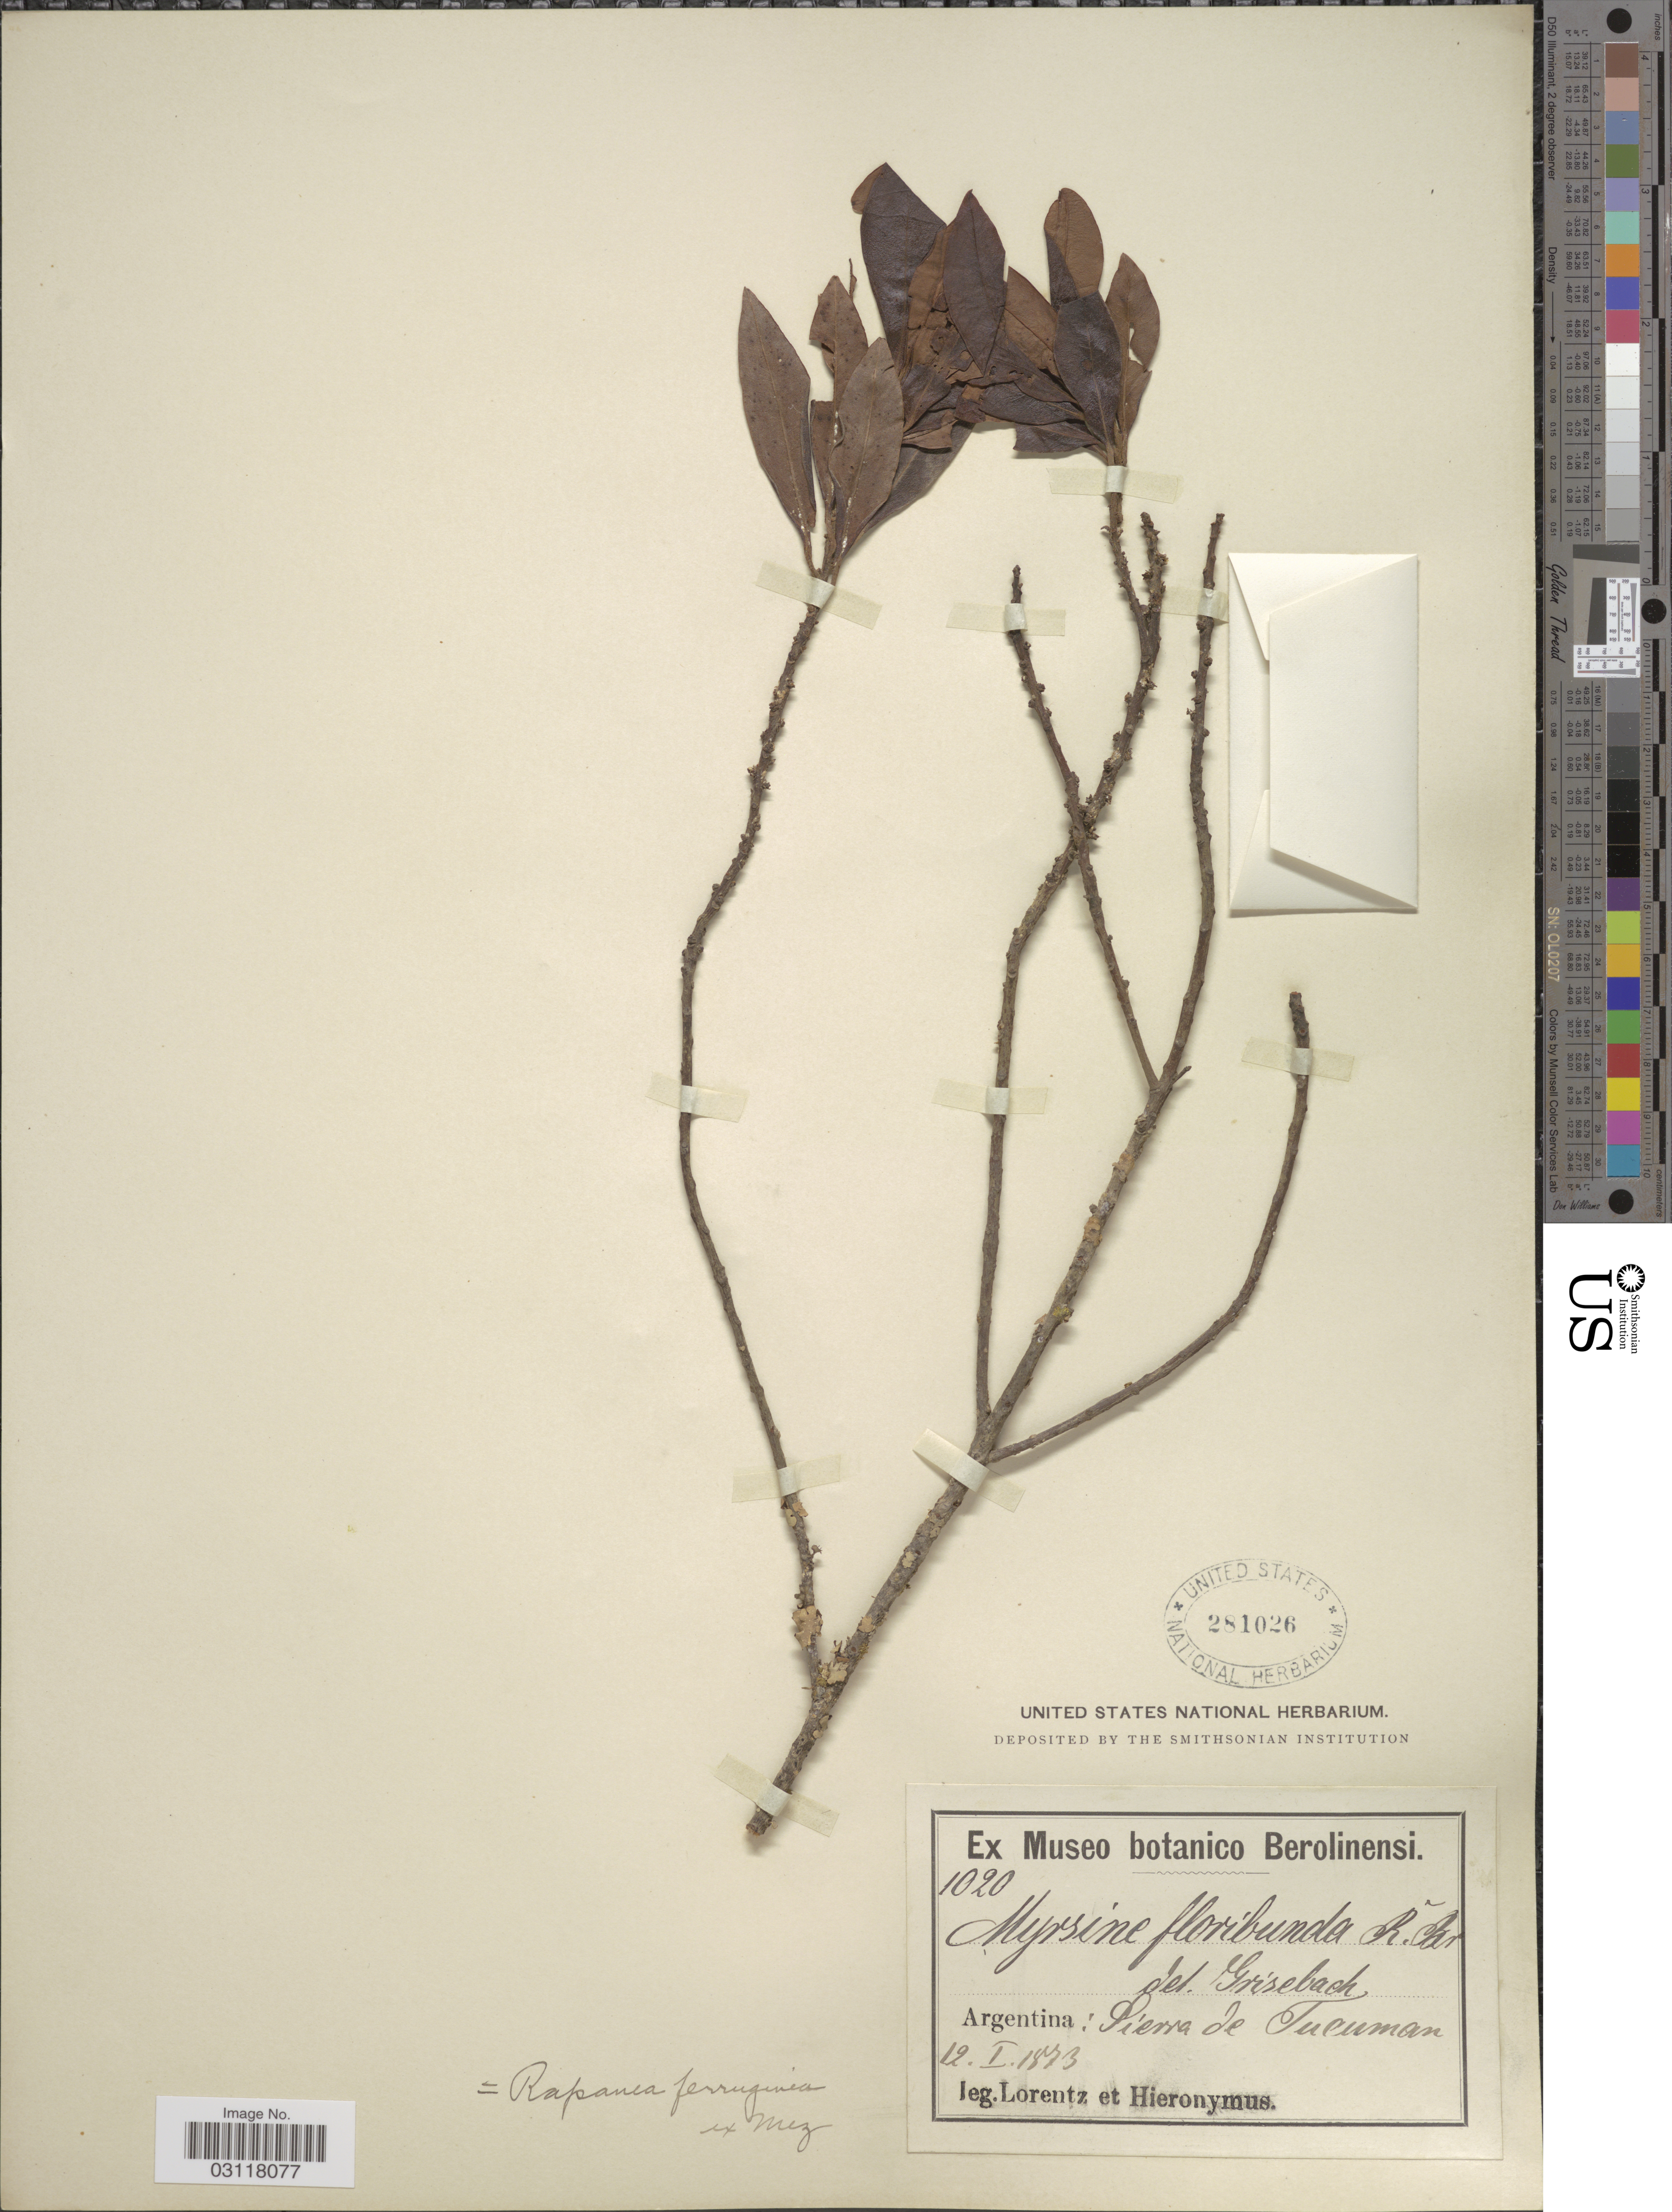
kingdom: Plantae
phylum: Tracheophyta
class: Magnoliopsida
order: Ericales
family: Primulaceae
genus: Rapanea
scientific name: Rapanea ferruginea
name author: (Ruiz & Pav.) Mez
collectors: -. Lorentz & -. Hieronymus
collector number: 1020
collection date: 1873-01-12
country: Argentina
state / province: Tucuman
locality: Sierra de Tucuman.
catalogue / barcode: US 281026